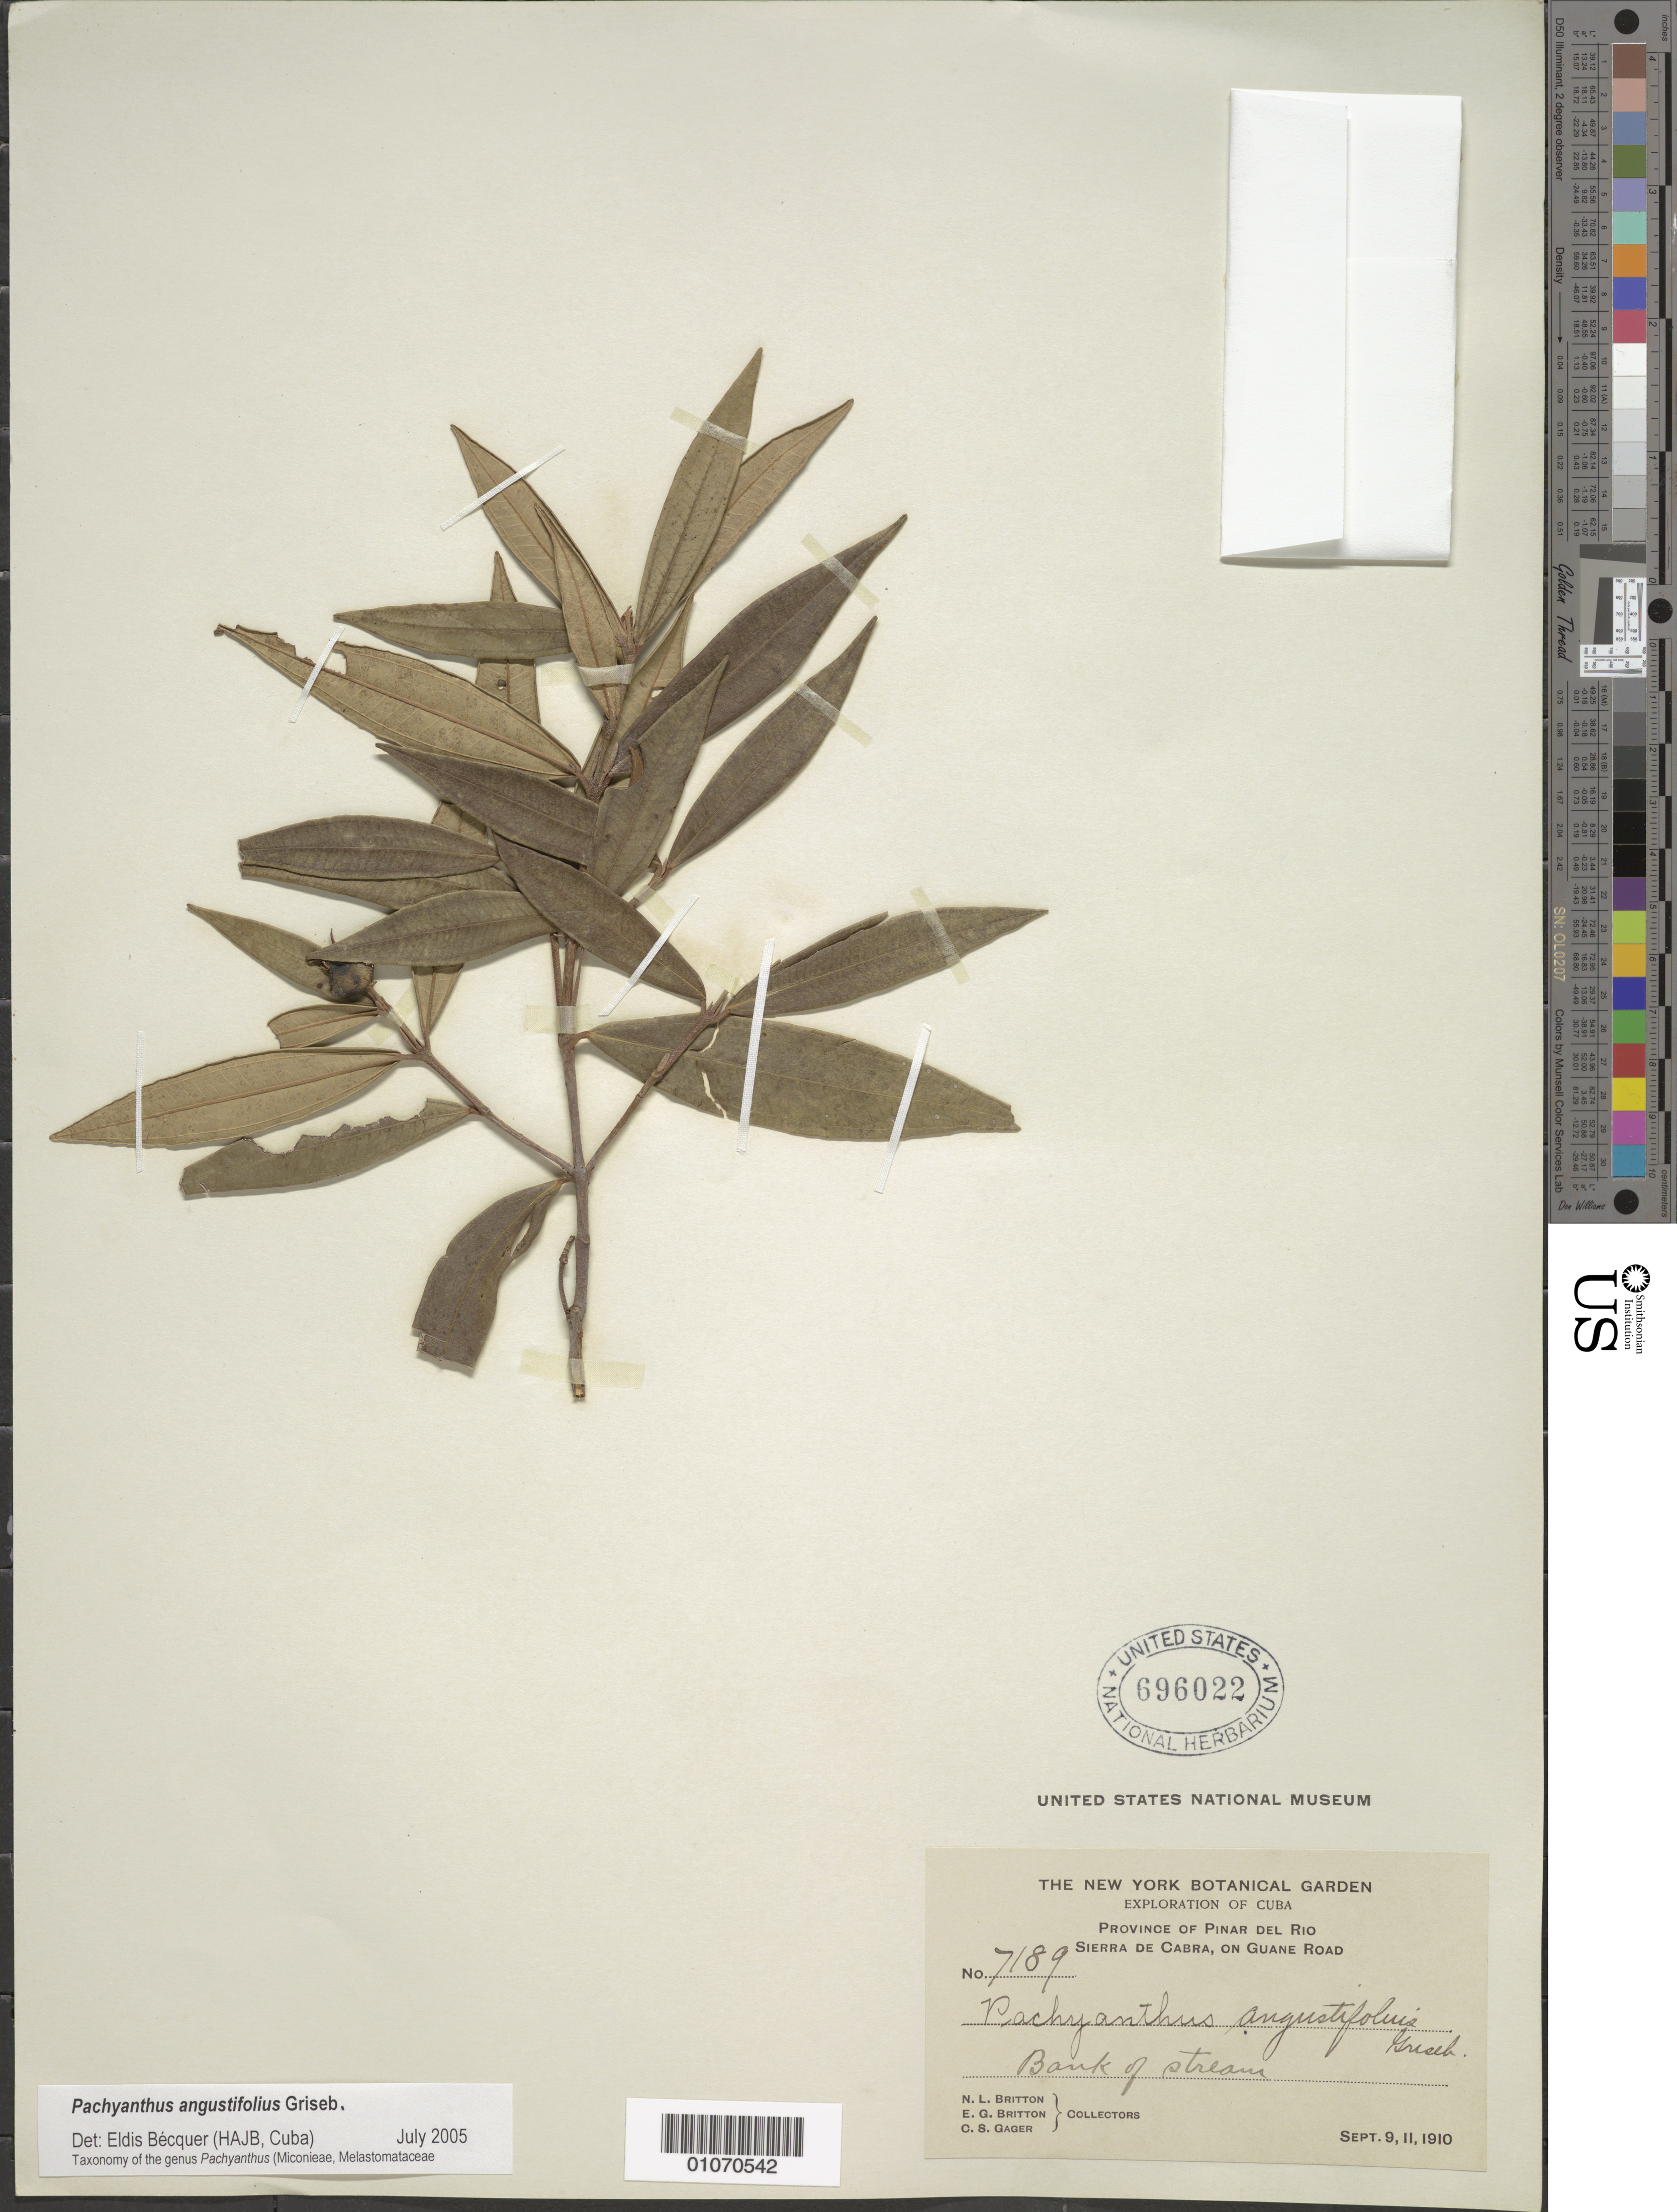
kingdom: Plantae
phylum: Tracheophyta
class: Magnoliopsida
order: Myrtales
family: Melastomataceae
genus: Pachyanthus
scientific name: Pachyanthus angustifolius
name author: Griseb.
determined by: Bécquer Granados, E. R., (HAJB)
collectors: N. Britton, E. G. Britton & C. Gager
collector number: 7189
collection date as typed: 09 Sep 1910 and 11 Sep 1910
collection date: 1910-09-09,1910-09-11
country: Cuba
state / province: Pinar del Río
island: Cuba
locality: Sierra de Cabra, on Guane Road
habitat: Bank of stream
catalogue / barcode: US 696022